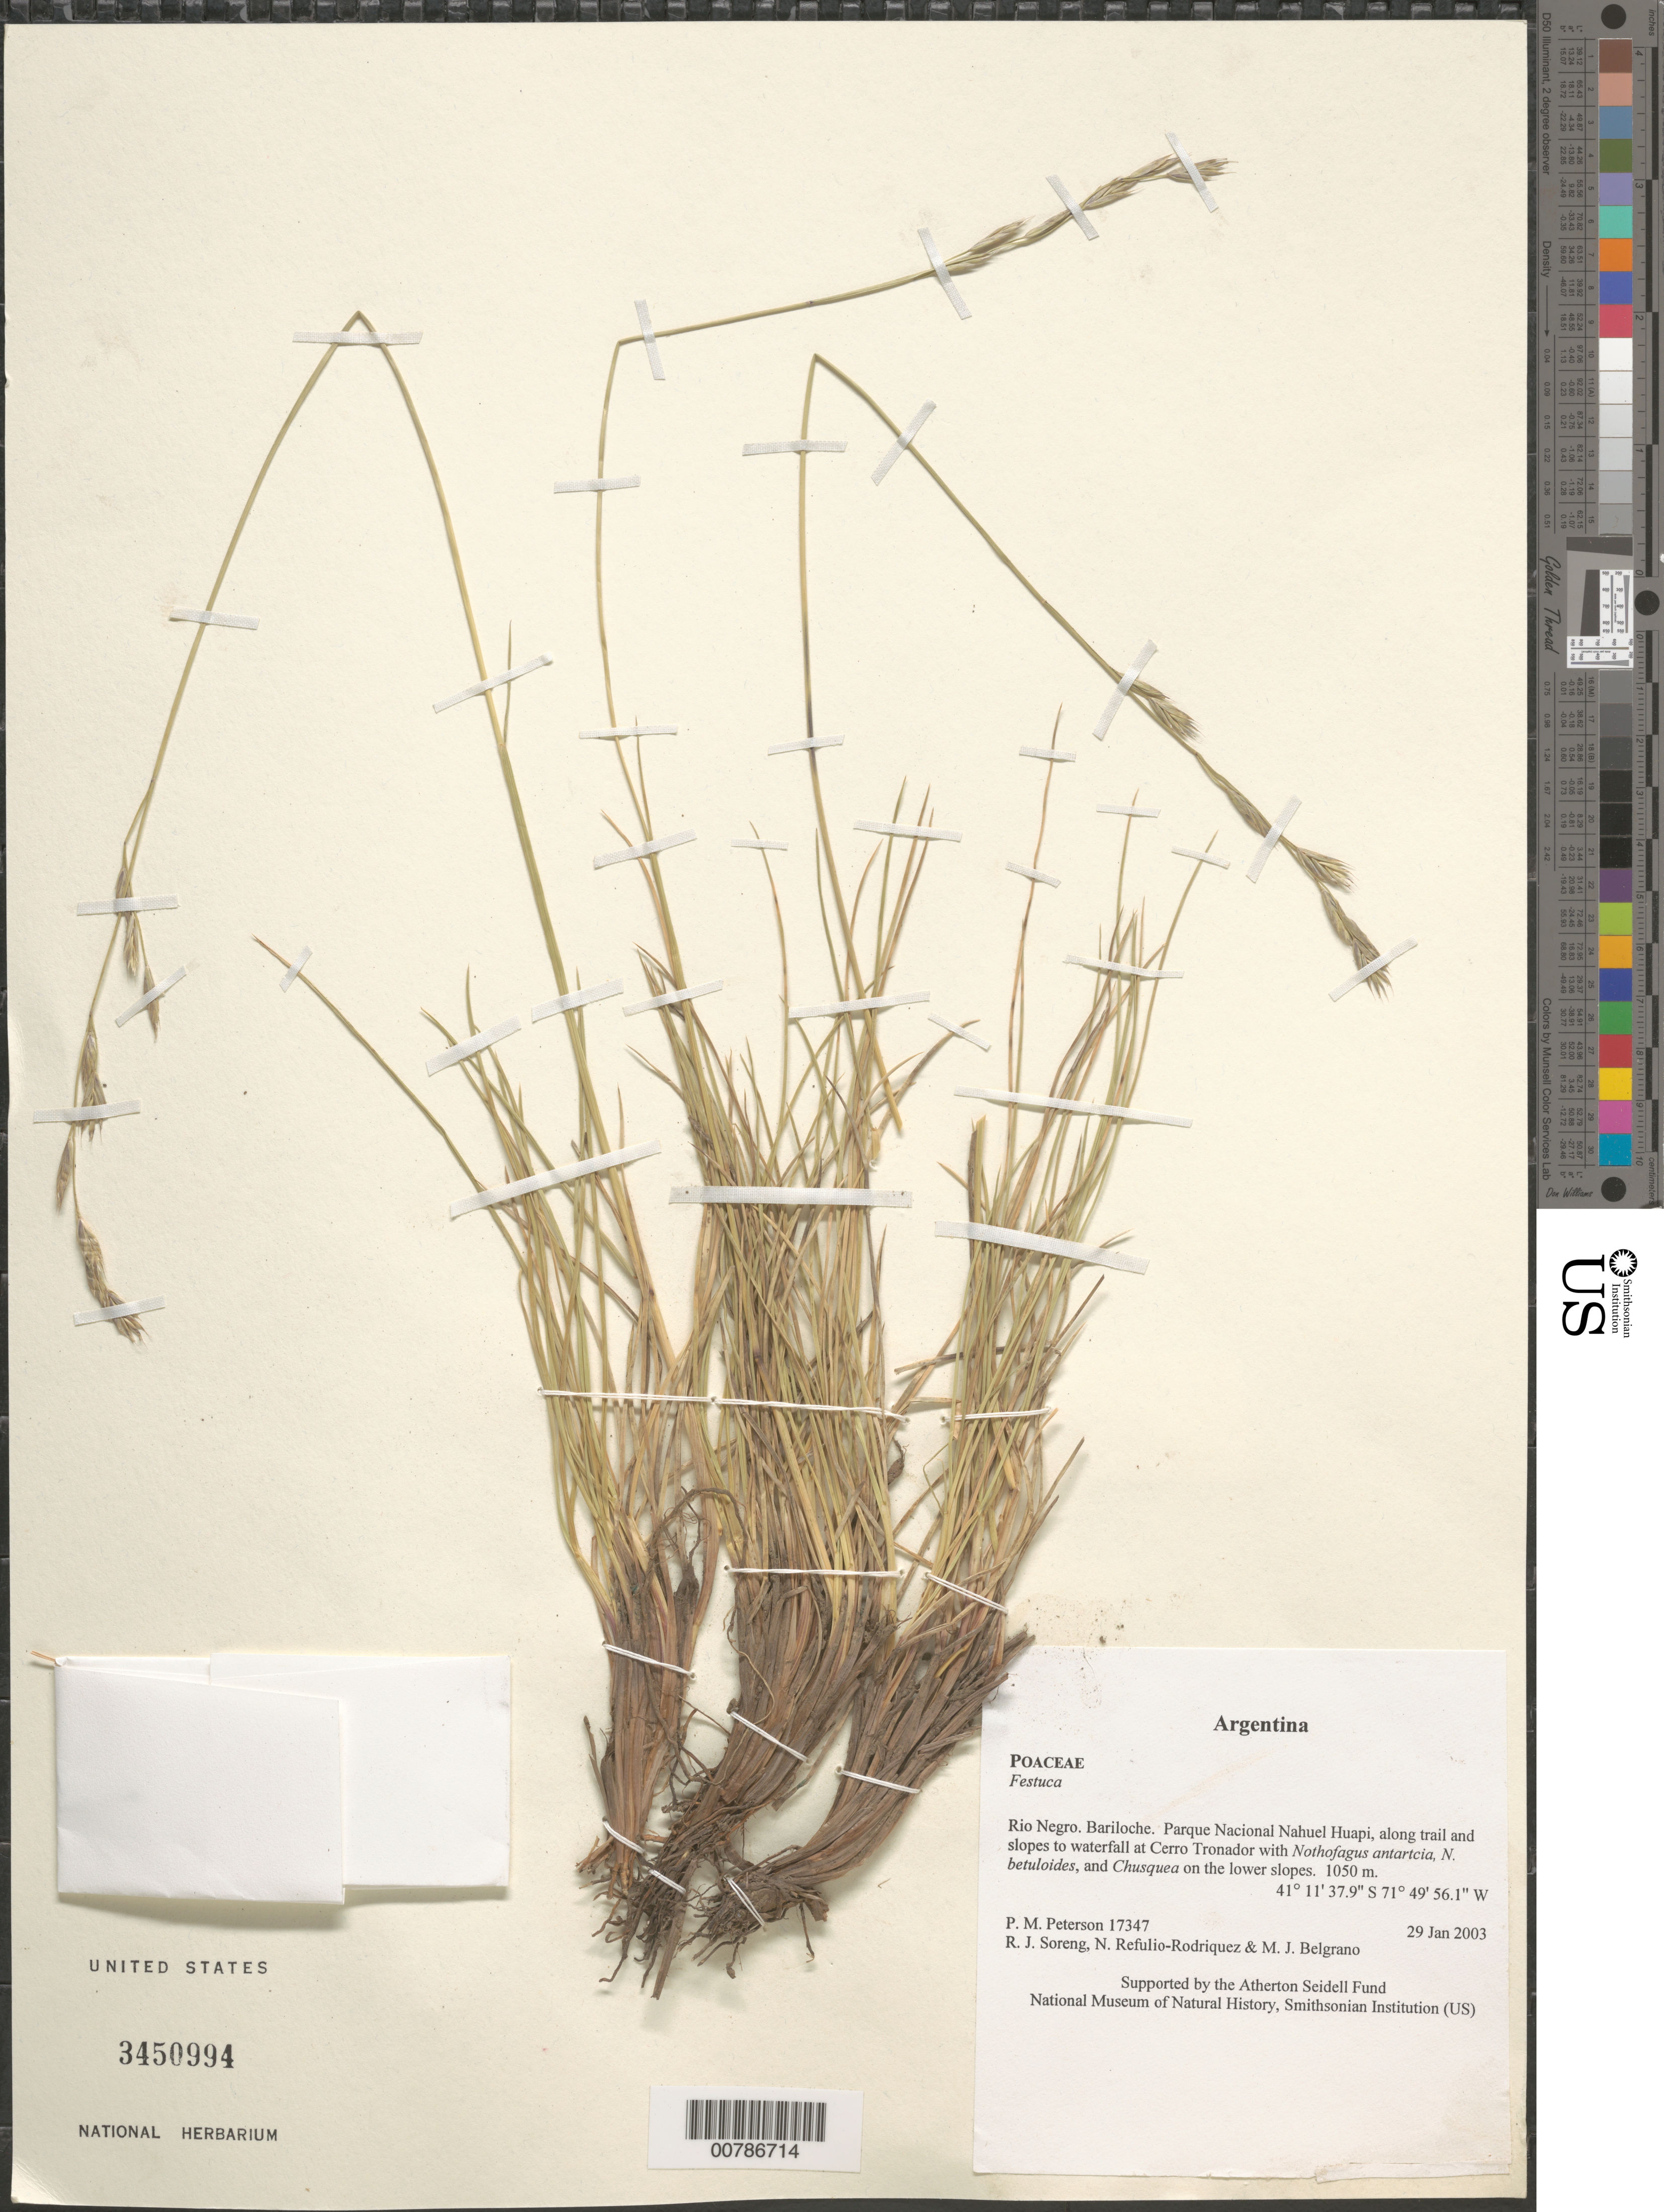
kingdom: Plantae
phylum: Tracheophyta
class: Liliopsida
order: Poales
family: Poaceae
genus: Festuca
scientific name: Festuca sp.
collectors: P. M. Peterson, R. J. Soreng, N. Refulio-Rodríguez & M. Belgrano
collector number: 17347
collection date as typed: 29 Jan 2003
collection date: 2003-01-29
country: Argentina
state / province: Rio Negro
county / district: Bariloche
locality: Parque Nacional Nahuel Huapi, along trail and slopes to waterfall at Cerro Tronador with Nothofagus antartcia, N. betuloides, and Chusquea on the lower slopes.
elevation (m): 1050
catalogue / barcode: US 3450994